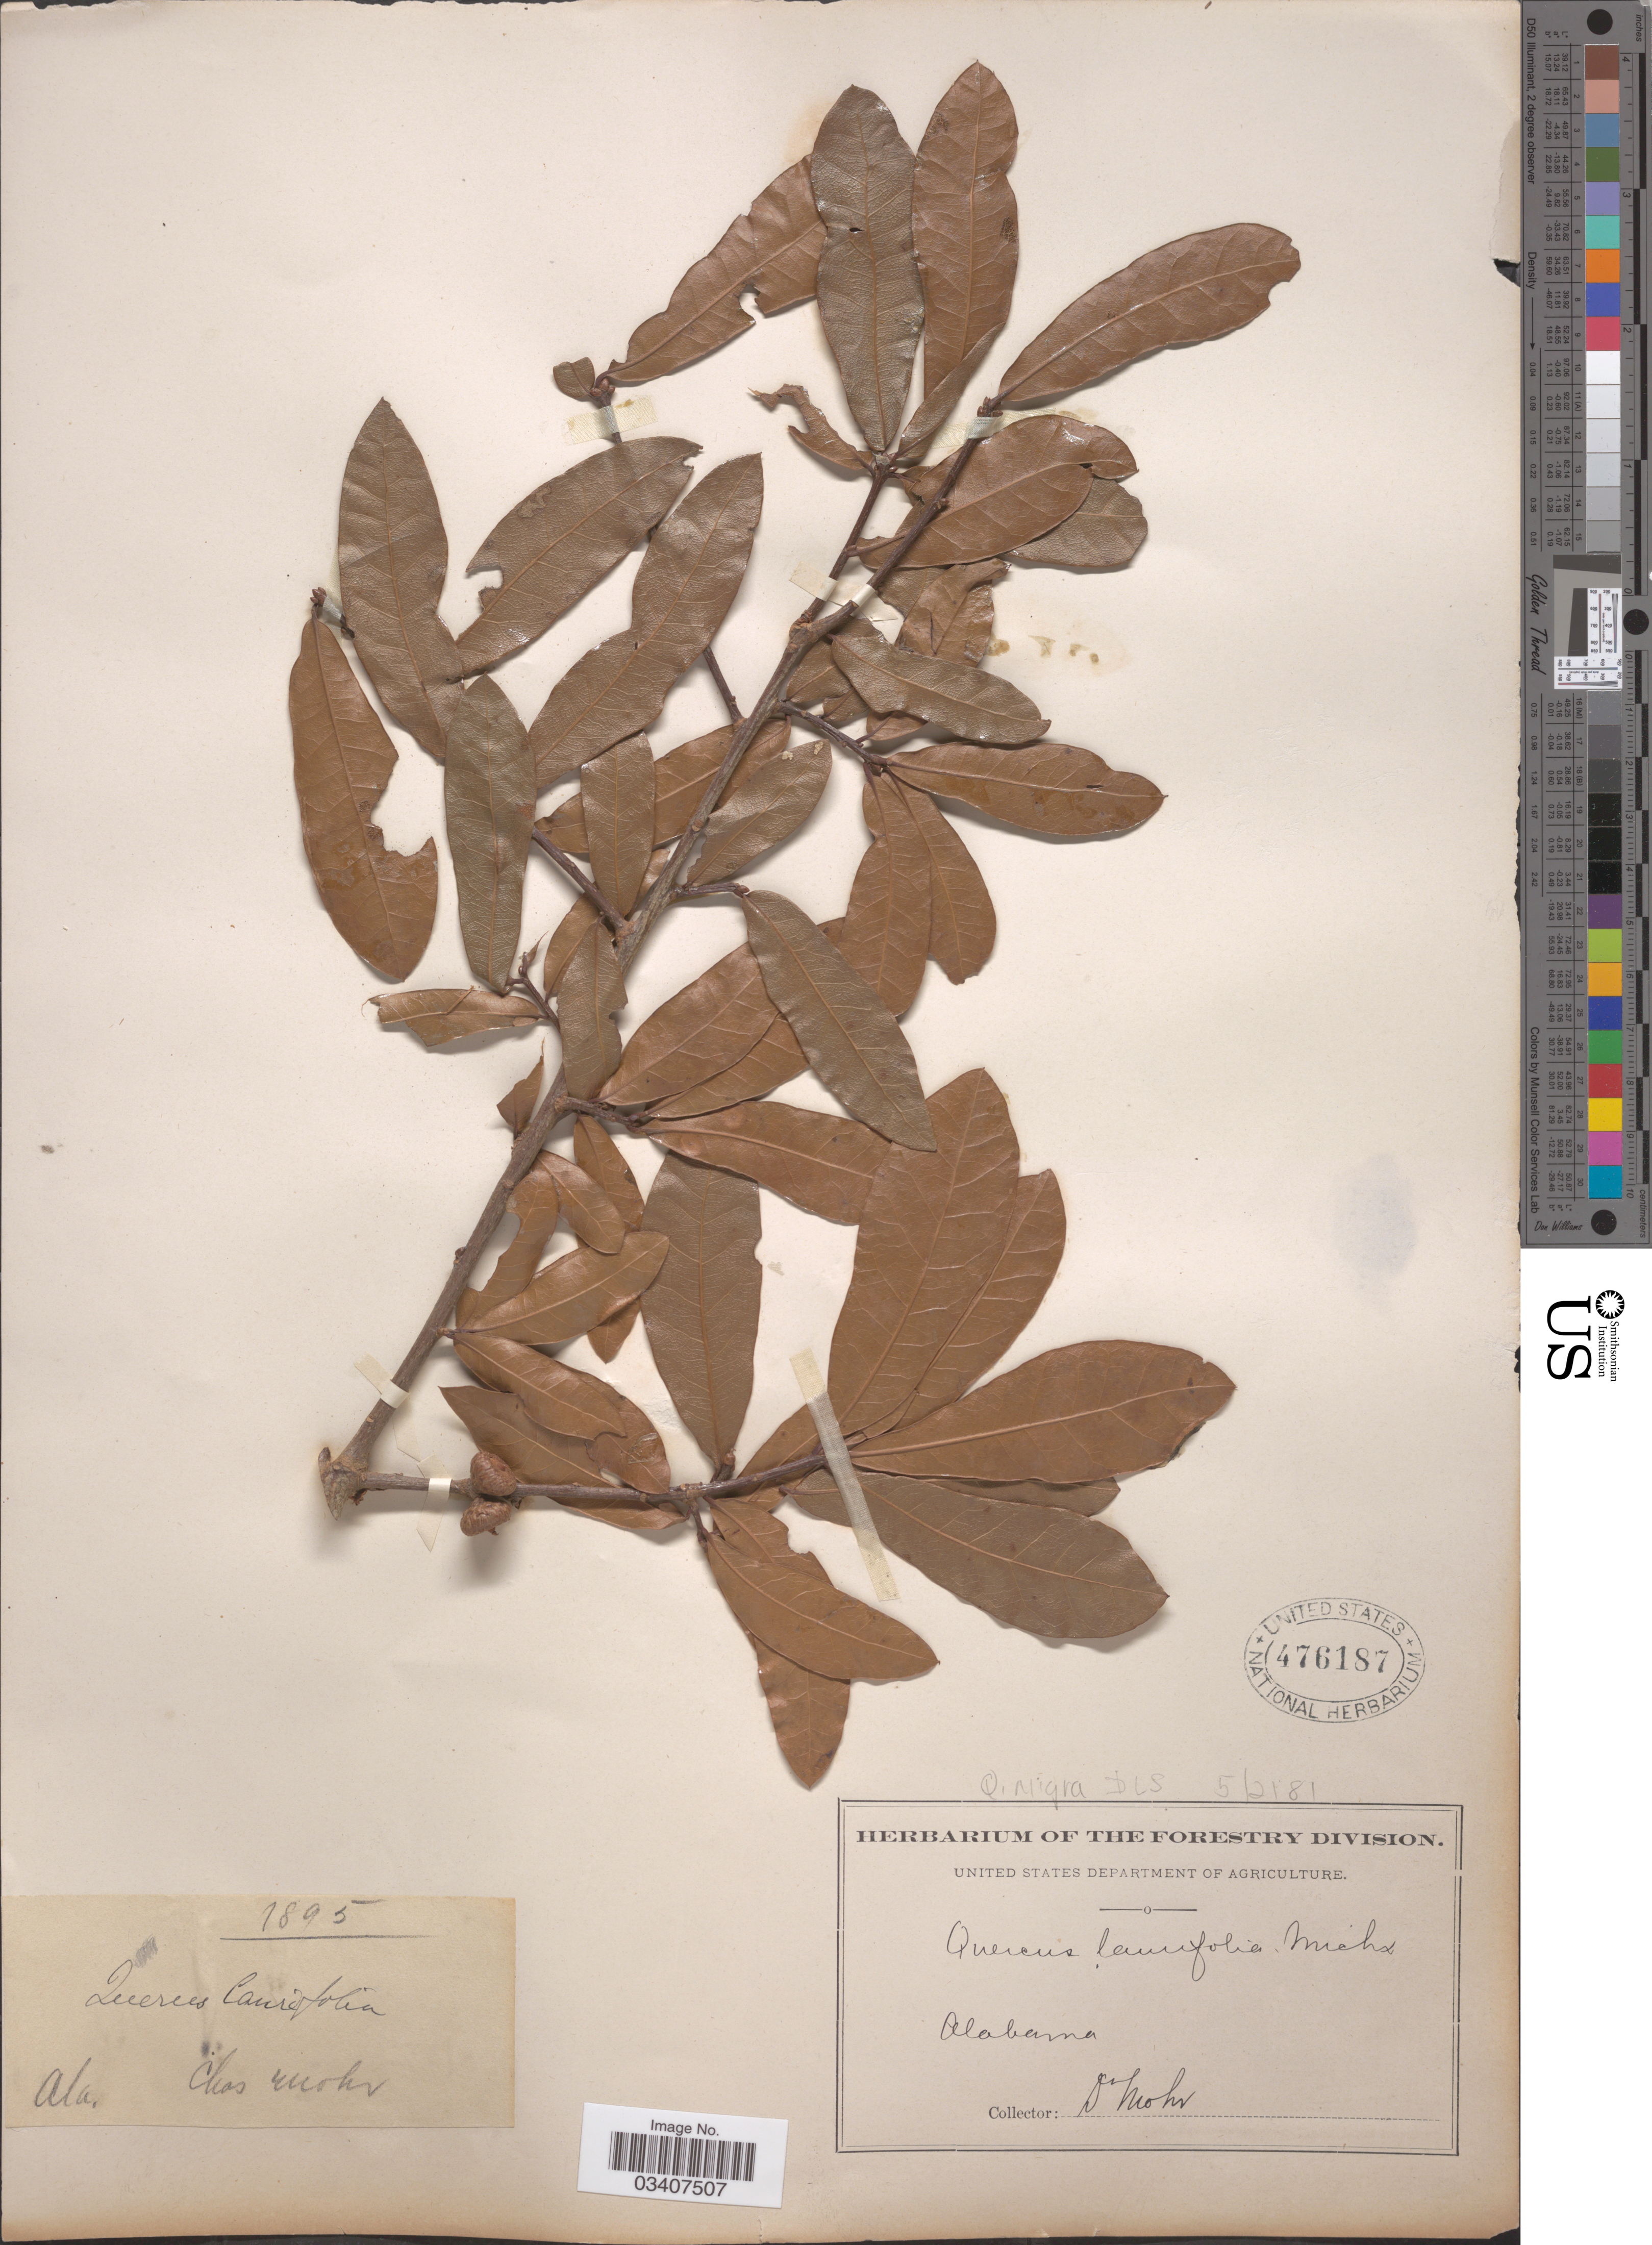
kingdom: Plantae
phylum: Tracheophyta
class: Magnoliopsida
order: Fagales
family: Fagaceae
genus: Quercus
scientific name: Quercus nigra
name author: L.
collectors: Mohr, C. T. (herbarium)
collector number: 1895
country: United States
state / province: Alabama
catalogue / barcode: US 476187